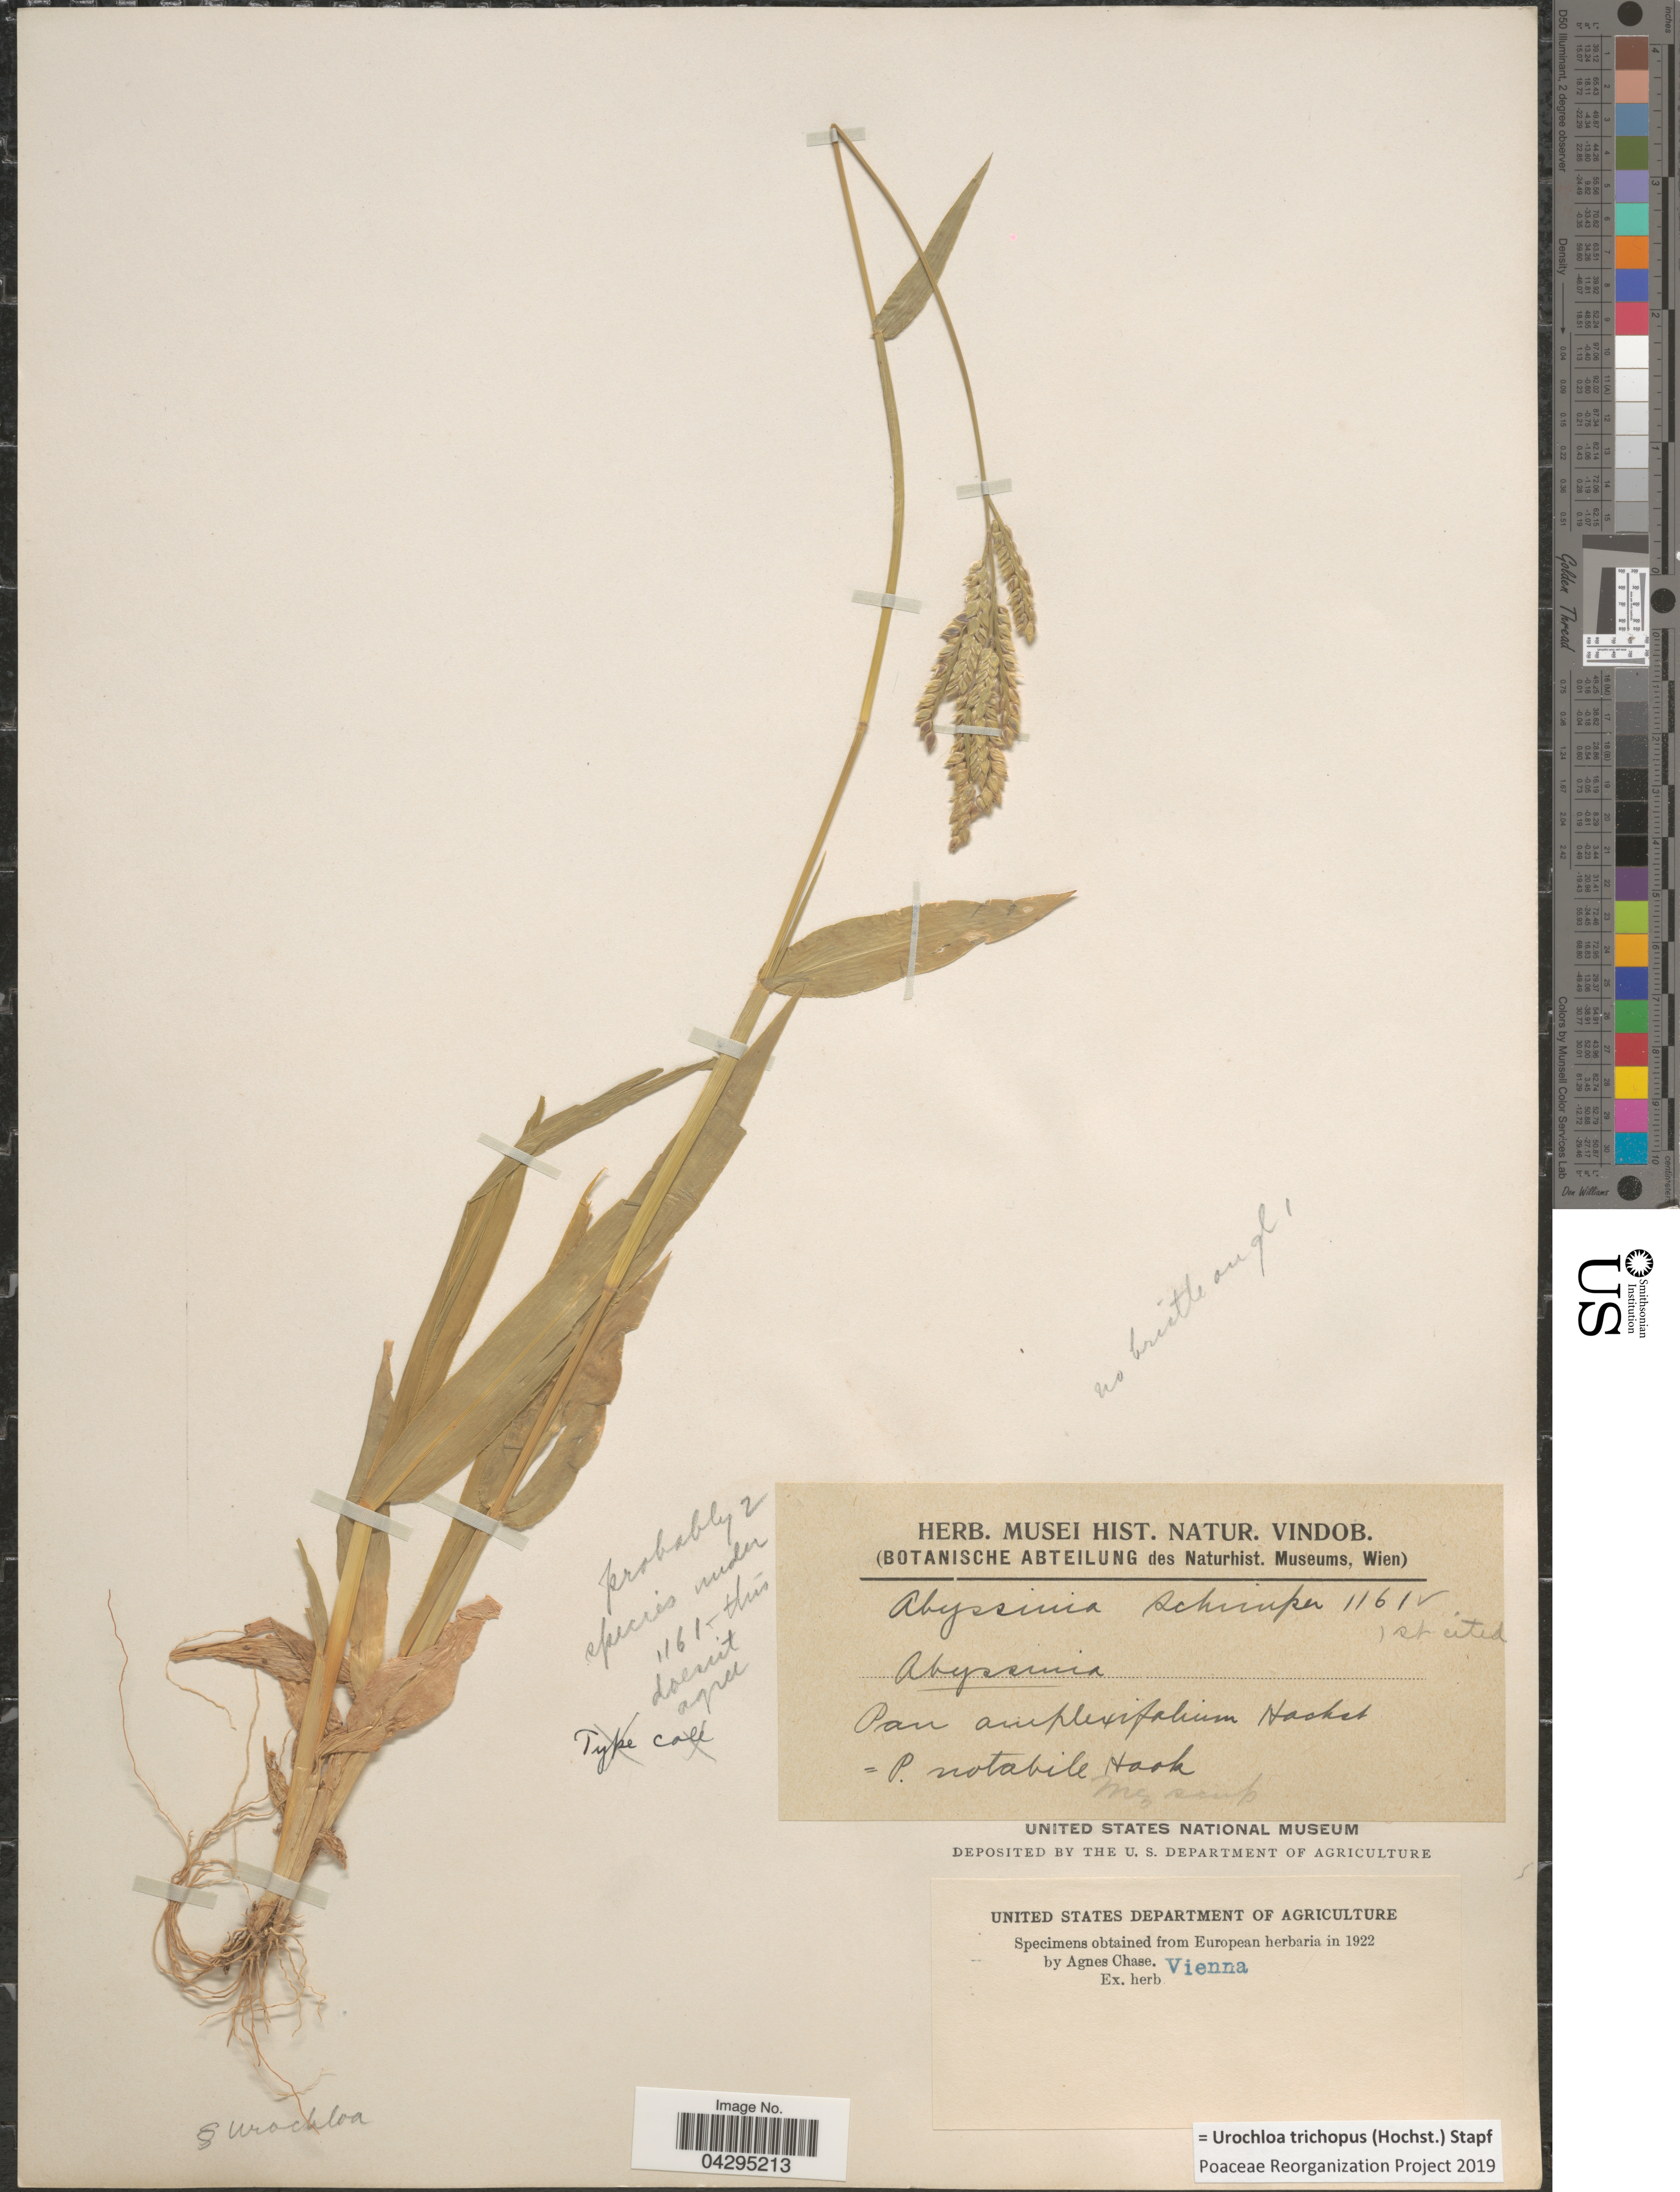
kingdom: Plantae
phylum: Tracheophyta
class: Liliopsida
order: Poales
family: Poaceae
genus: Urochloa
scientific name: Urochloa trichopus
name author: (Hochst.) Stapf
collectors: -. Schimper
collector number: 1161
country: Ethiopia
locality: Abyssinia.